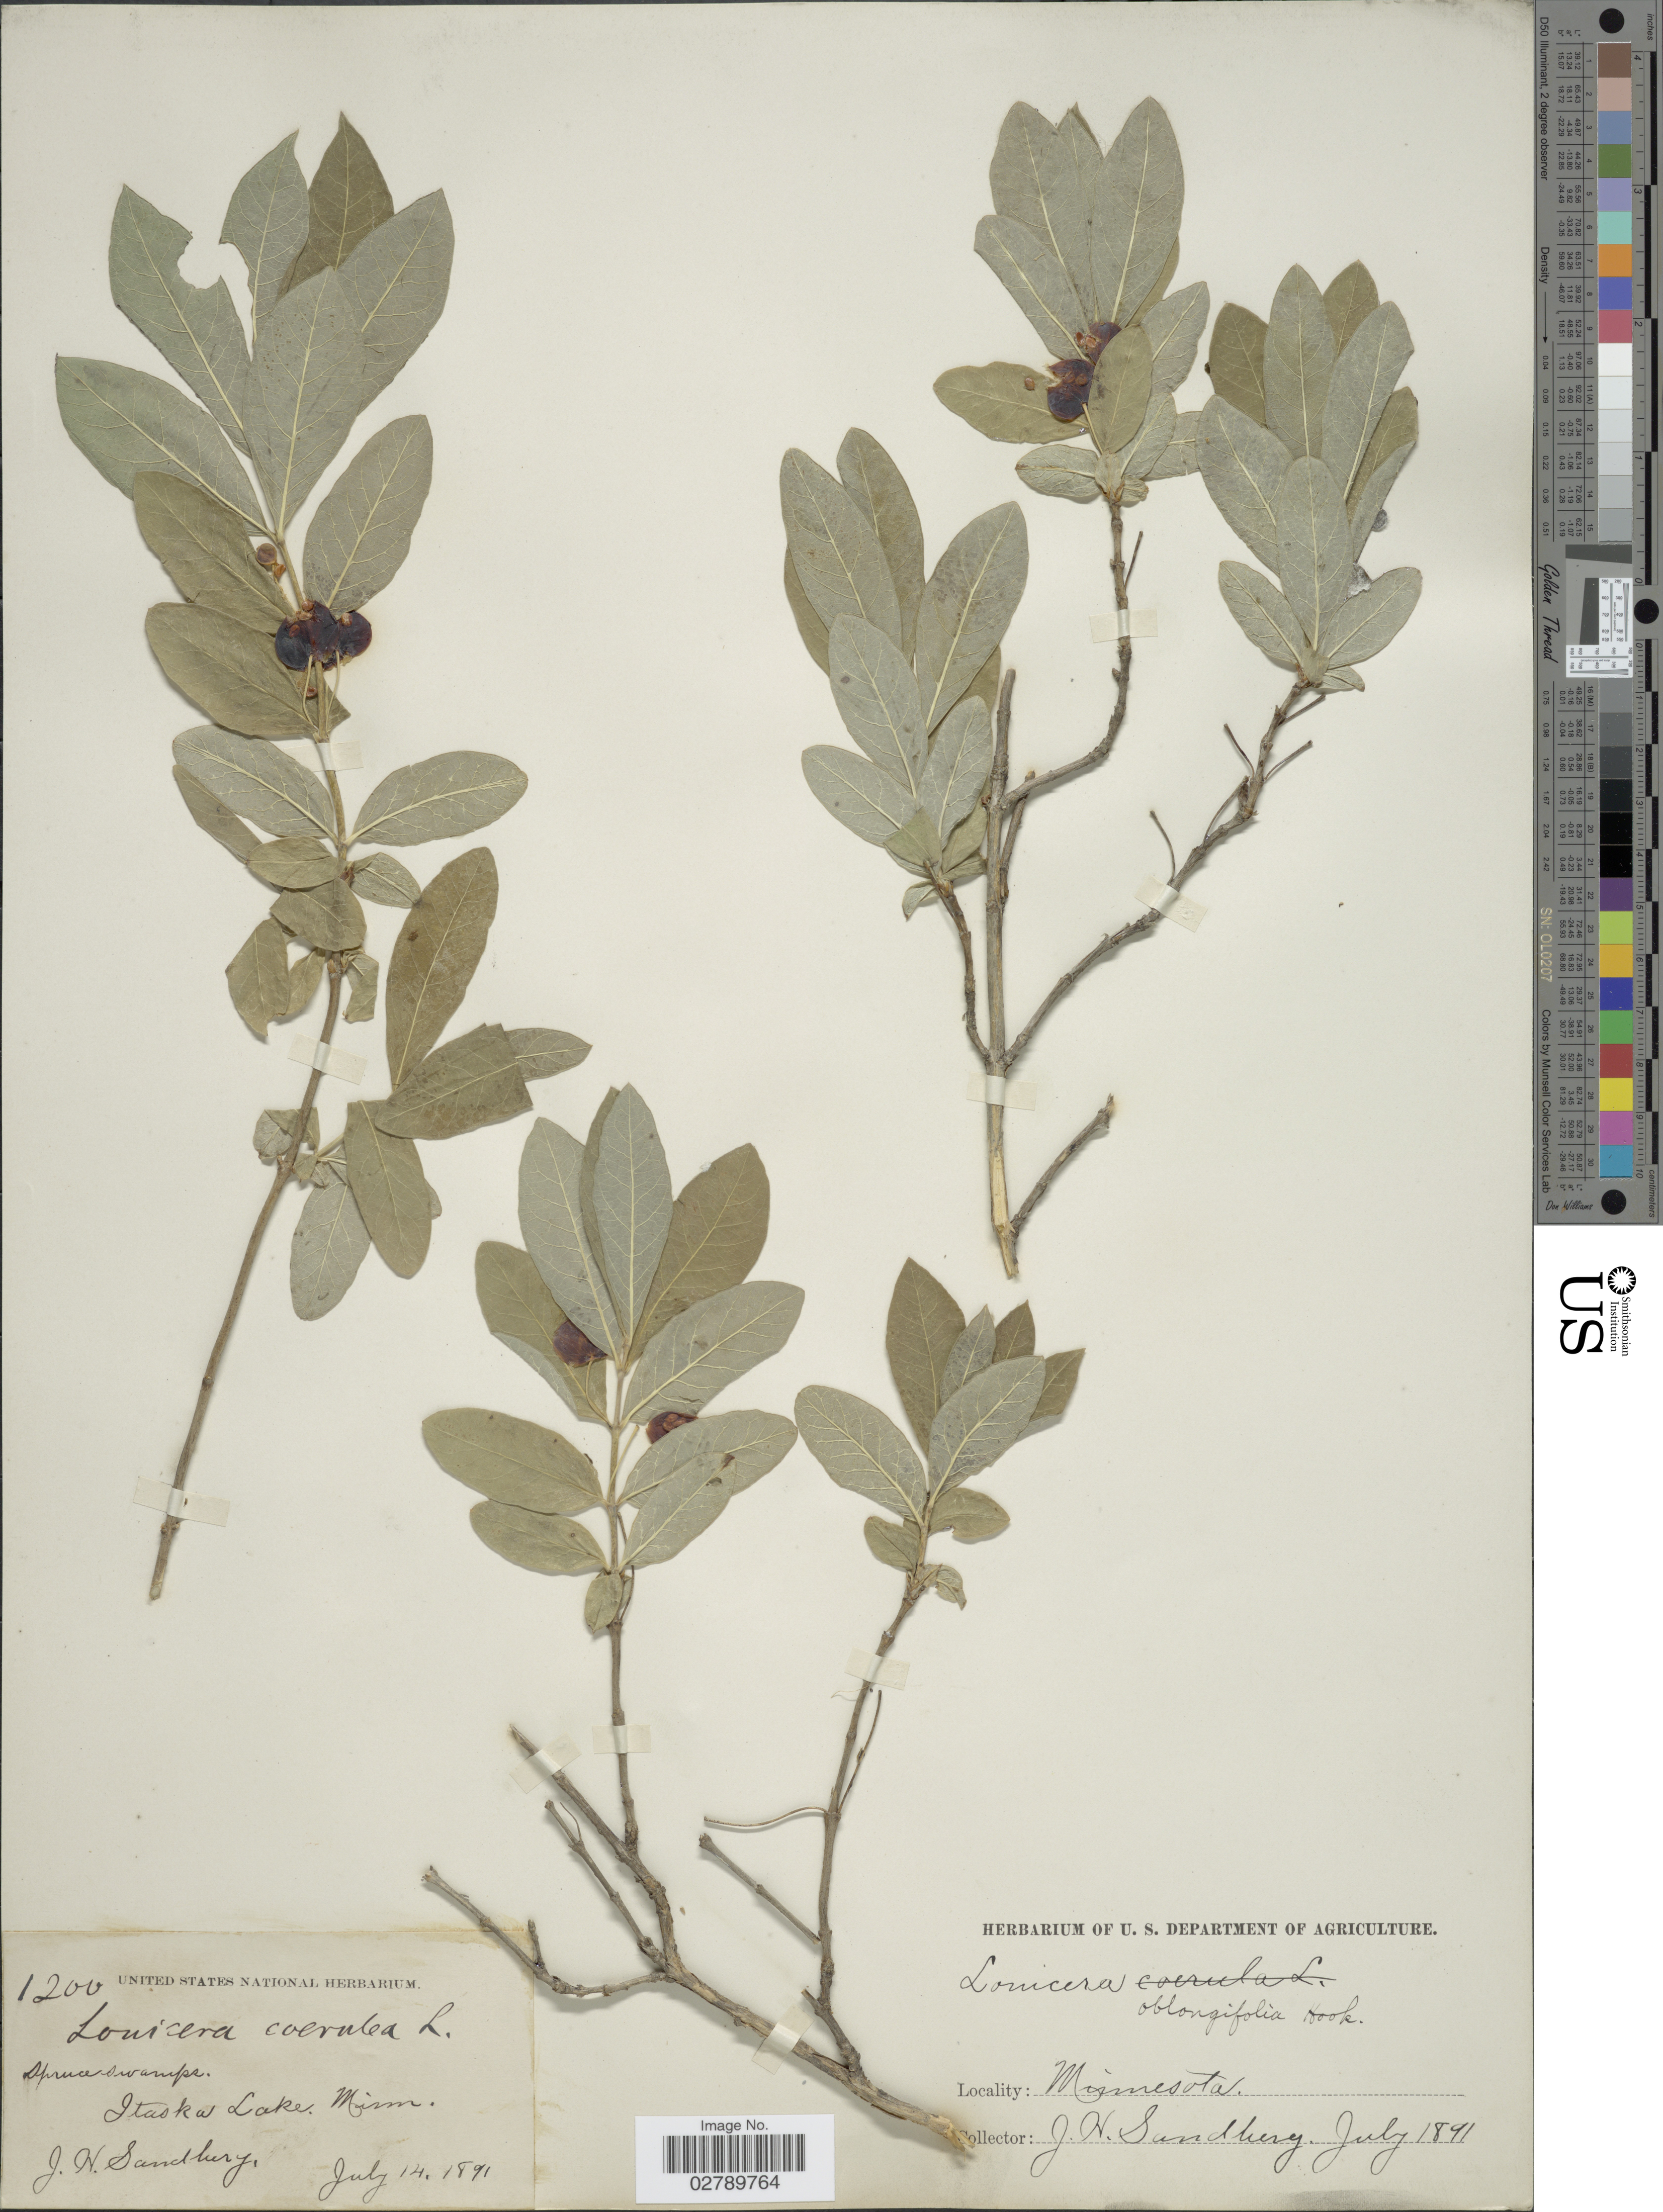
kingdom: Plantae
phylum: Tracheophyta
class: Magnoliopsida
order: Dipsacales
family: Caprifoliaceae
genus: Lonicera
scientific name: Lonicera oblongifolia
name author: Hook.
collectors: J. H. Sandberg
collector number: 1200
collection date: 1891-07-14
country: United States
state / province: Minnesota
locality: Itaska Lake.